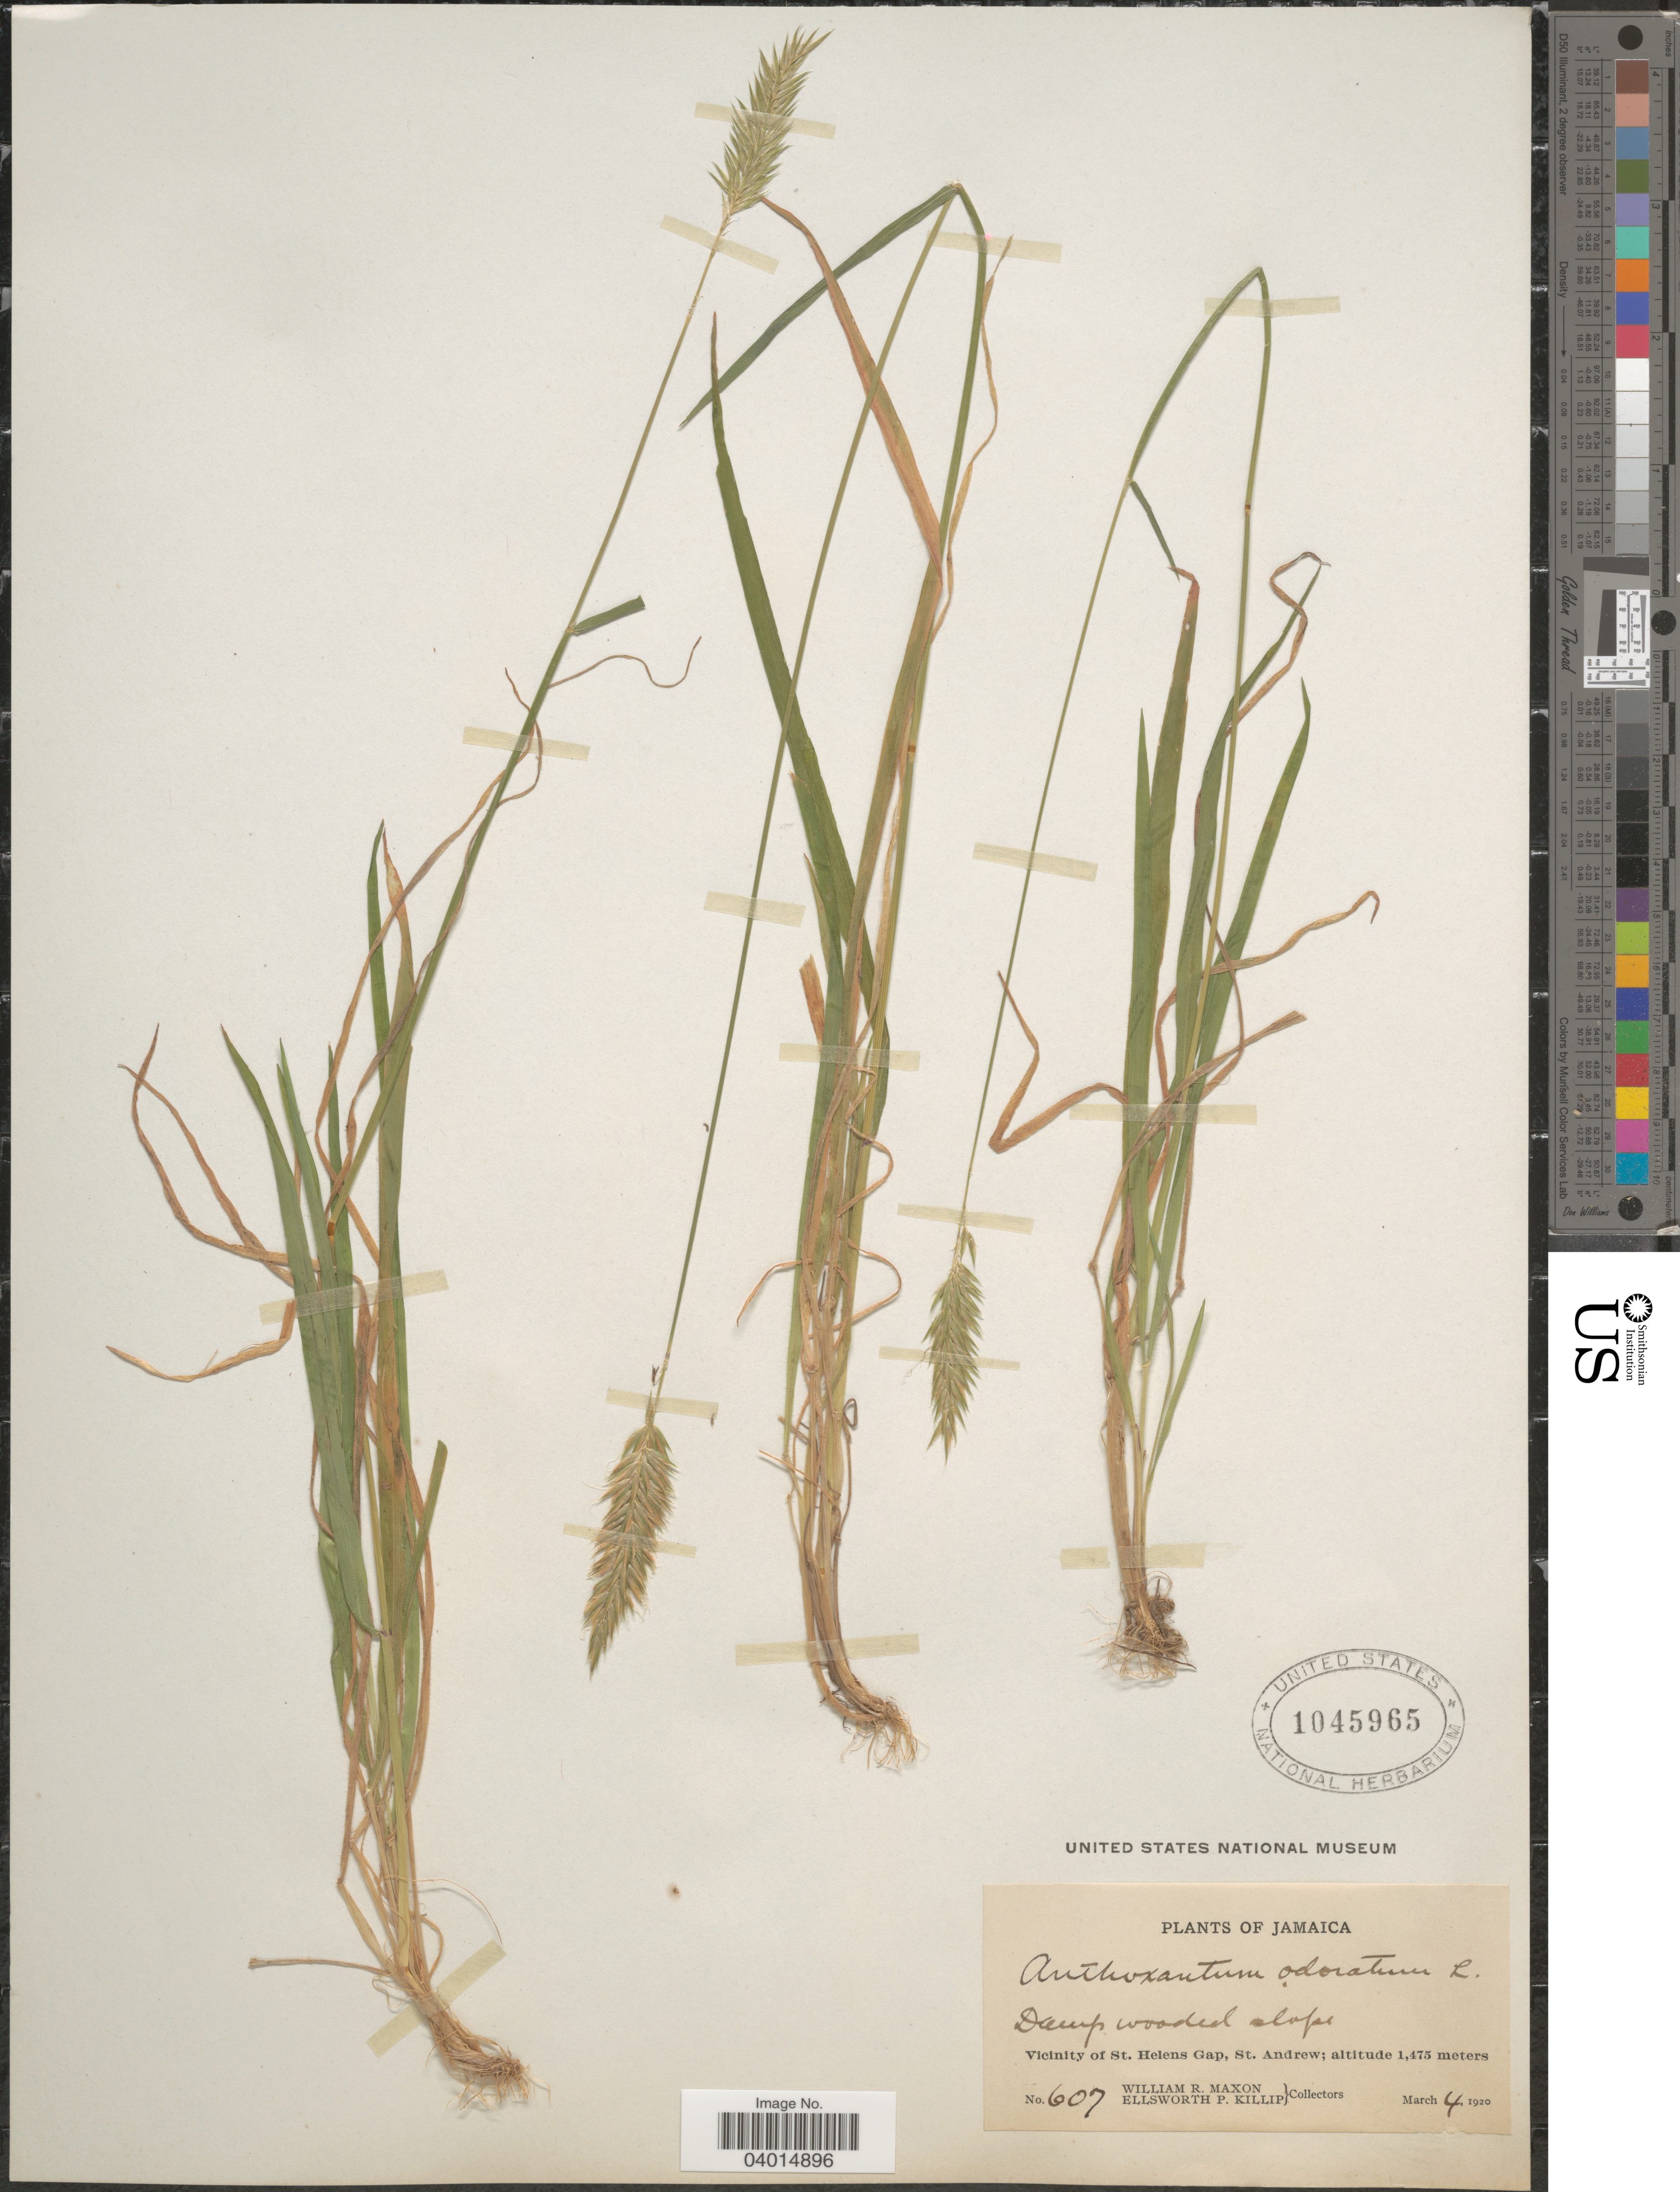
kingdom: Plantae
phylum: Tracheophyta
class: Liliopsida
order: Poales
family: Poaceae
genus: Anthoxanthum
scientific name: Anthoxanthum odoratum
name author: L.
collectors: W. R. Maxon & E. P. Killip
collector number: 607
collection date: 1920-03-04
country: Jamaica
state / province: Saint Andrew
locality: Vicinity of St. Helens Gap.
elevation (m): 1475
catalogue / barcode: US 1045965